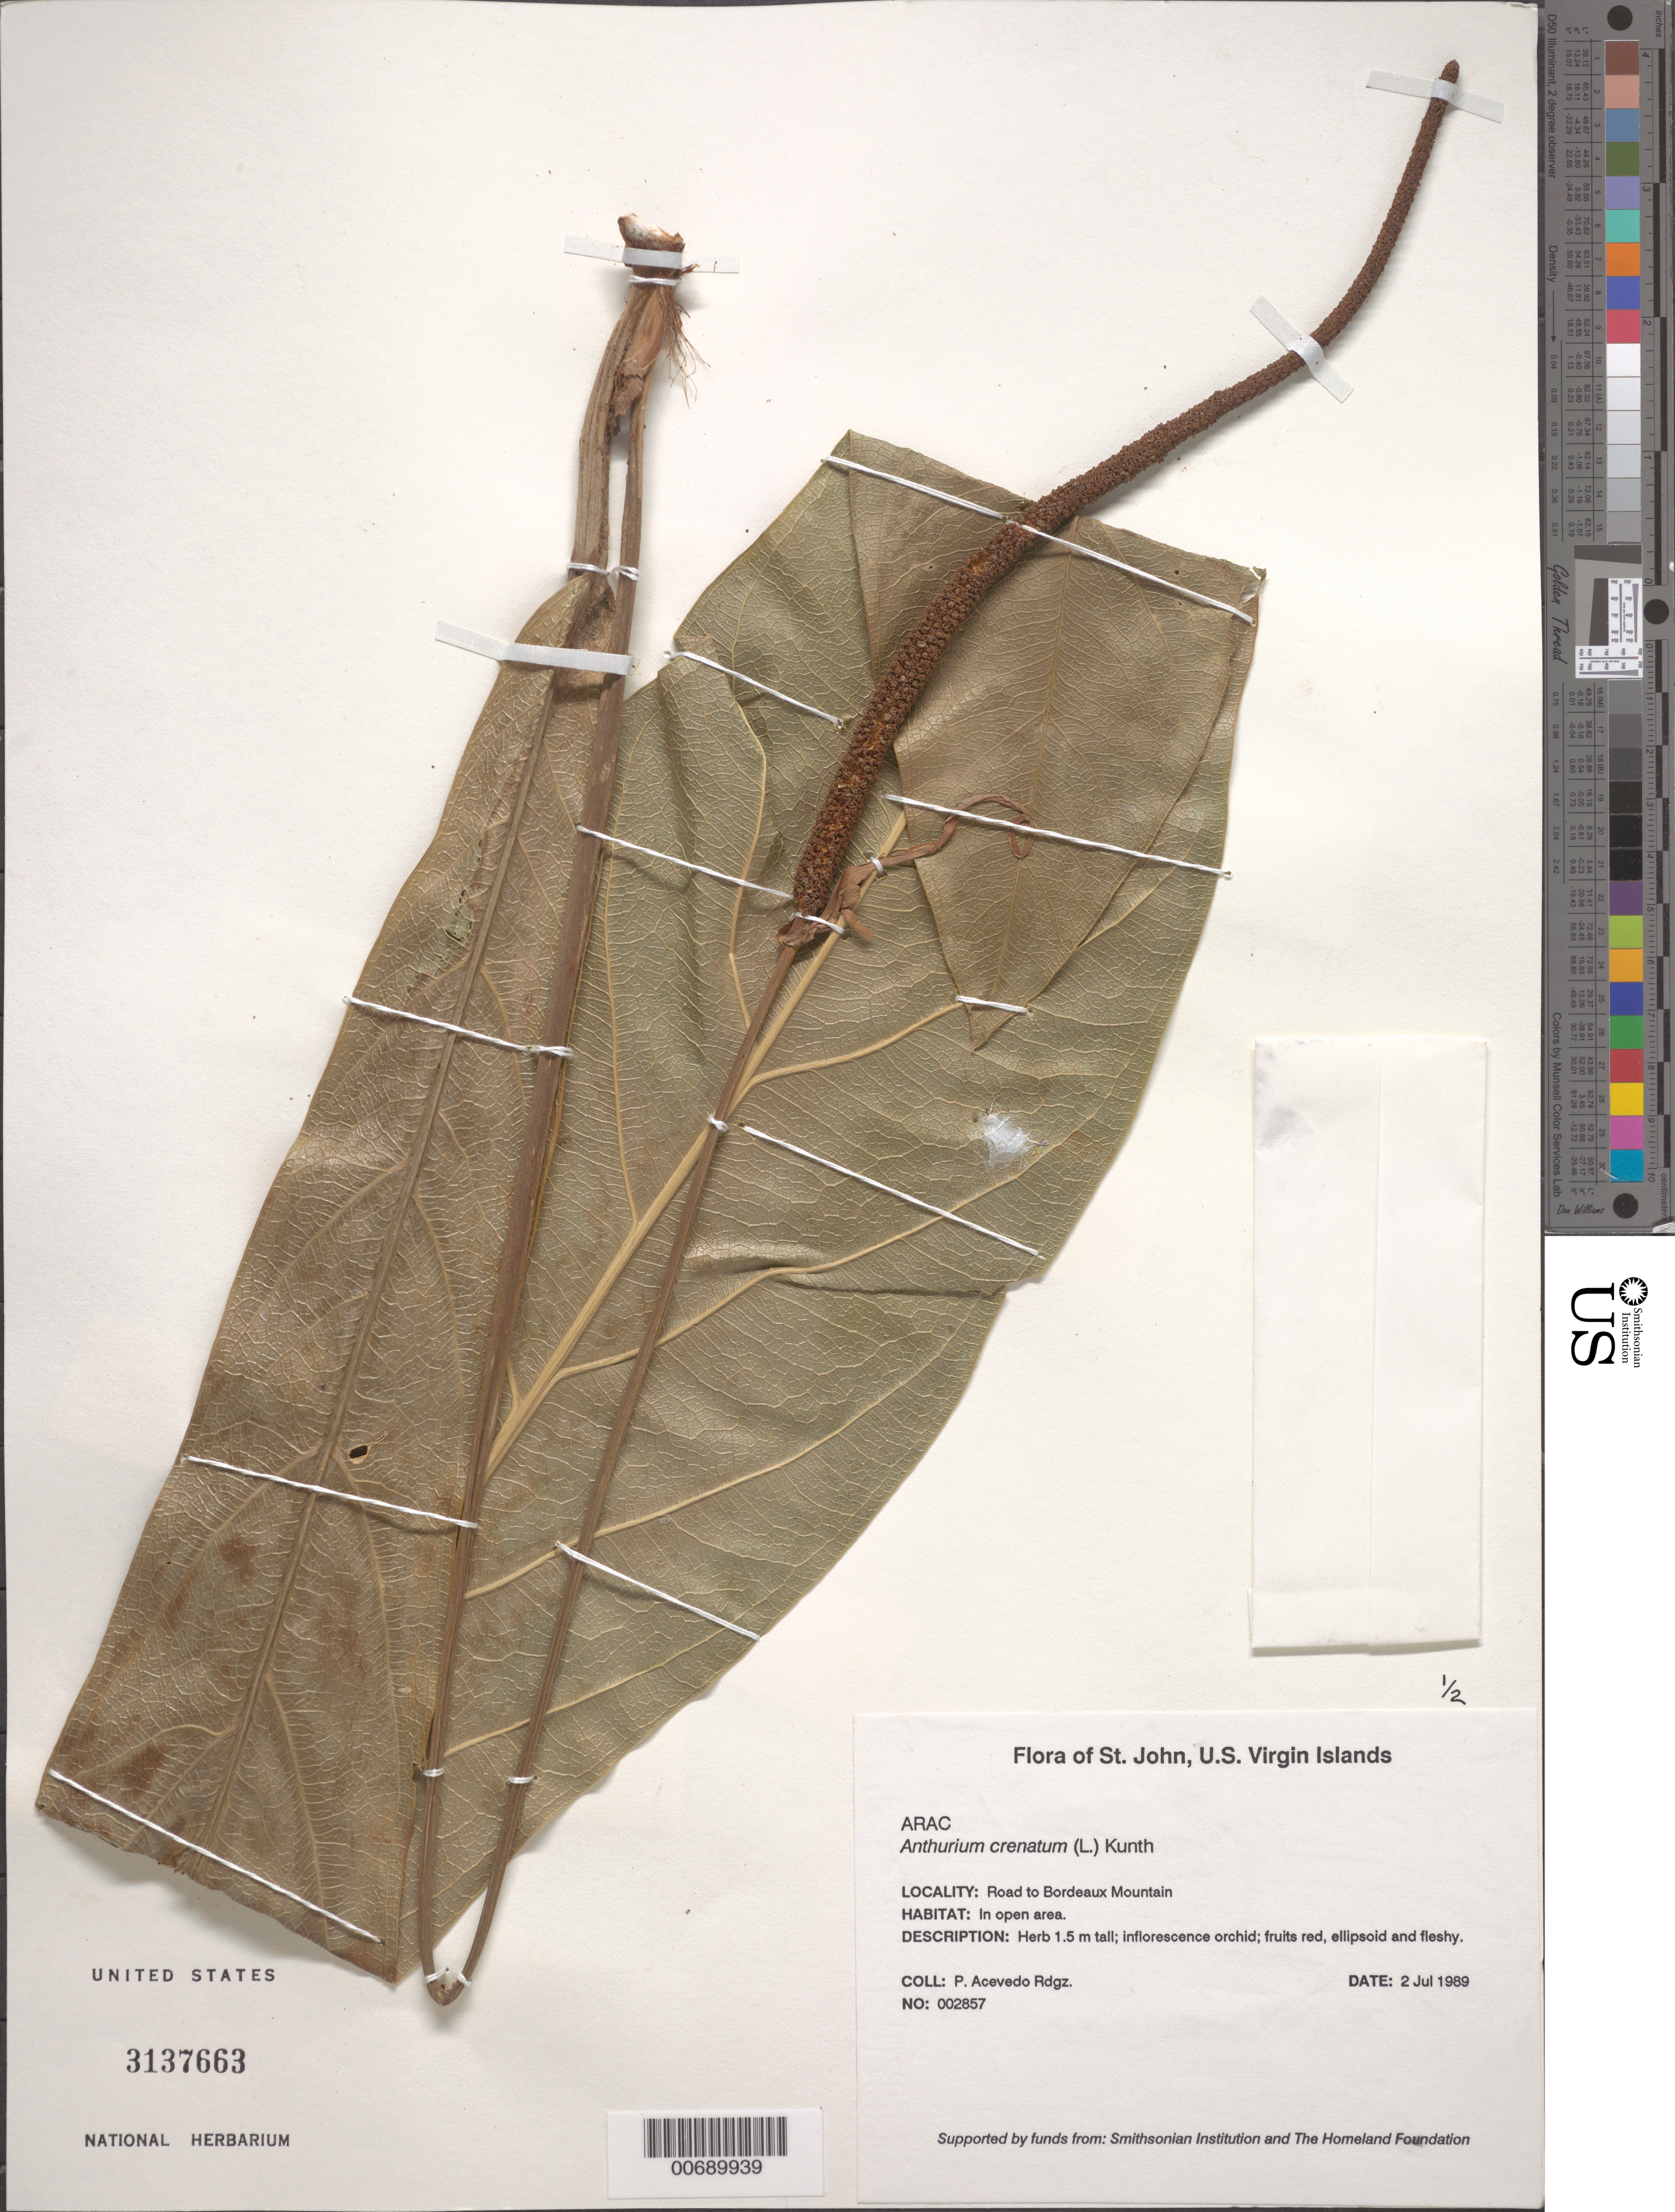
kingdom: Plantae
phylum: Tracheophyta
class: Liliopsida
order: Alismatales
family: Araceae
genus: Anthurium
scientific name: Anthurium crenatum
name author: (L.) Kunth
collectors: P. Acevedo-Rodr.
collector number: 2857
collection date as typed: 02 Jul 1989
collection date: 1989-07-02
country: U.S. Virgin Islands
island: St. John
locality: Coral Bay Quarter; near Bordeaux Mountain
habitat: Along roadside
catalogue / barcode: US 3137663